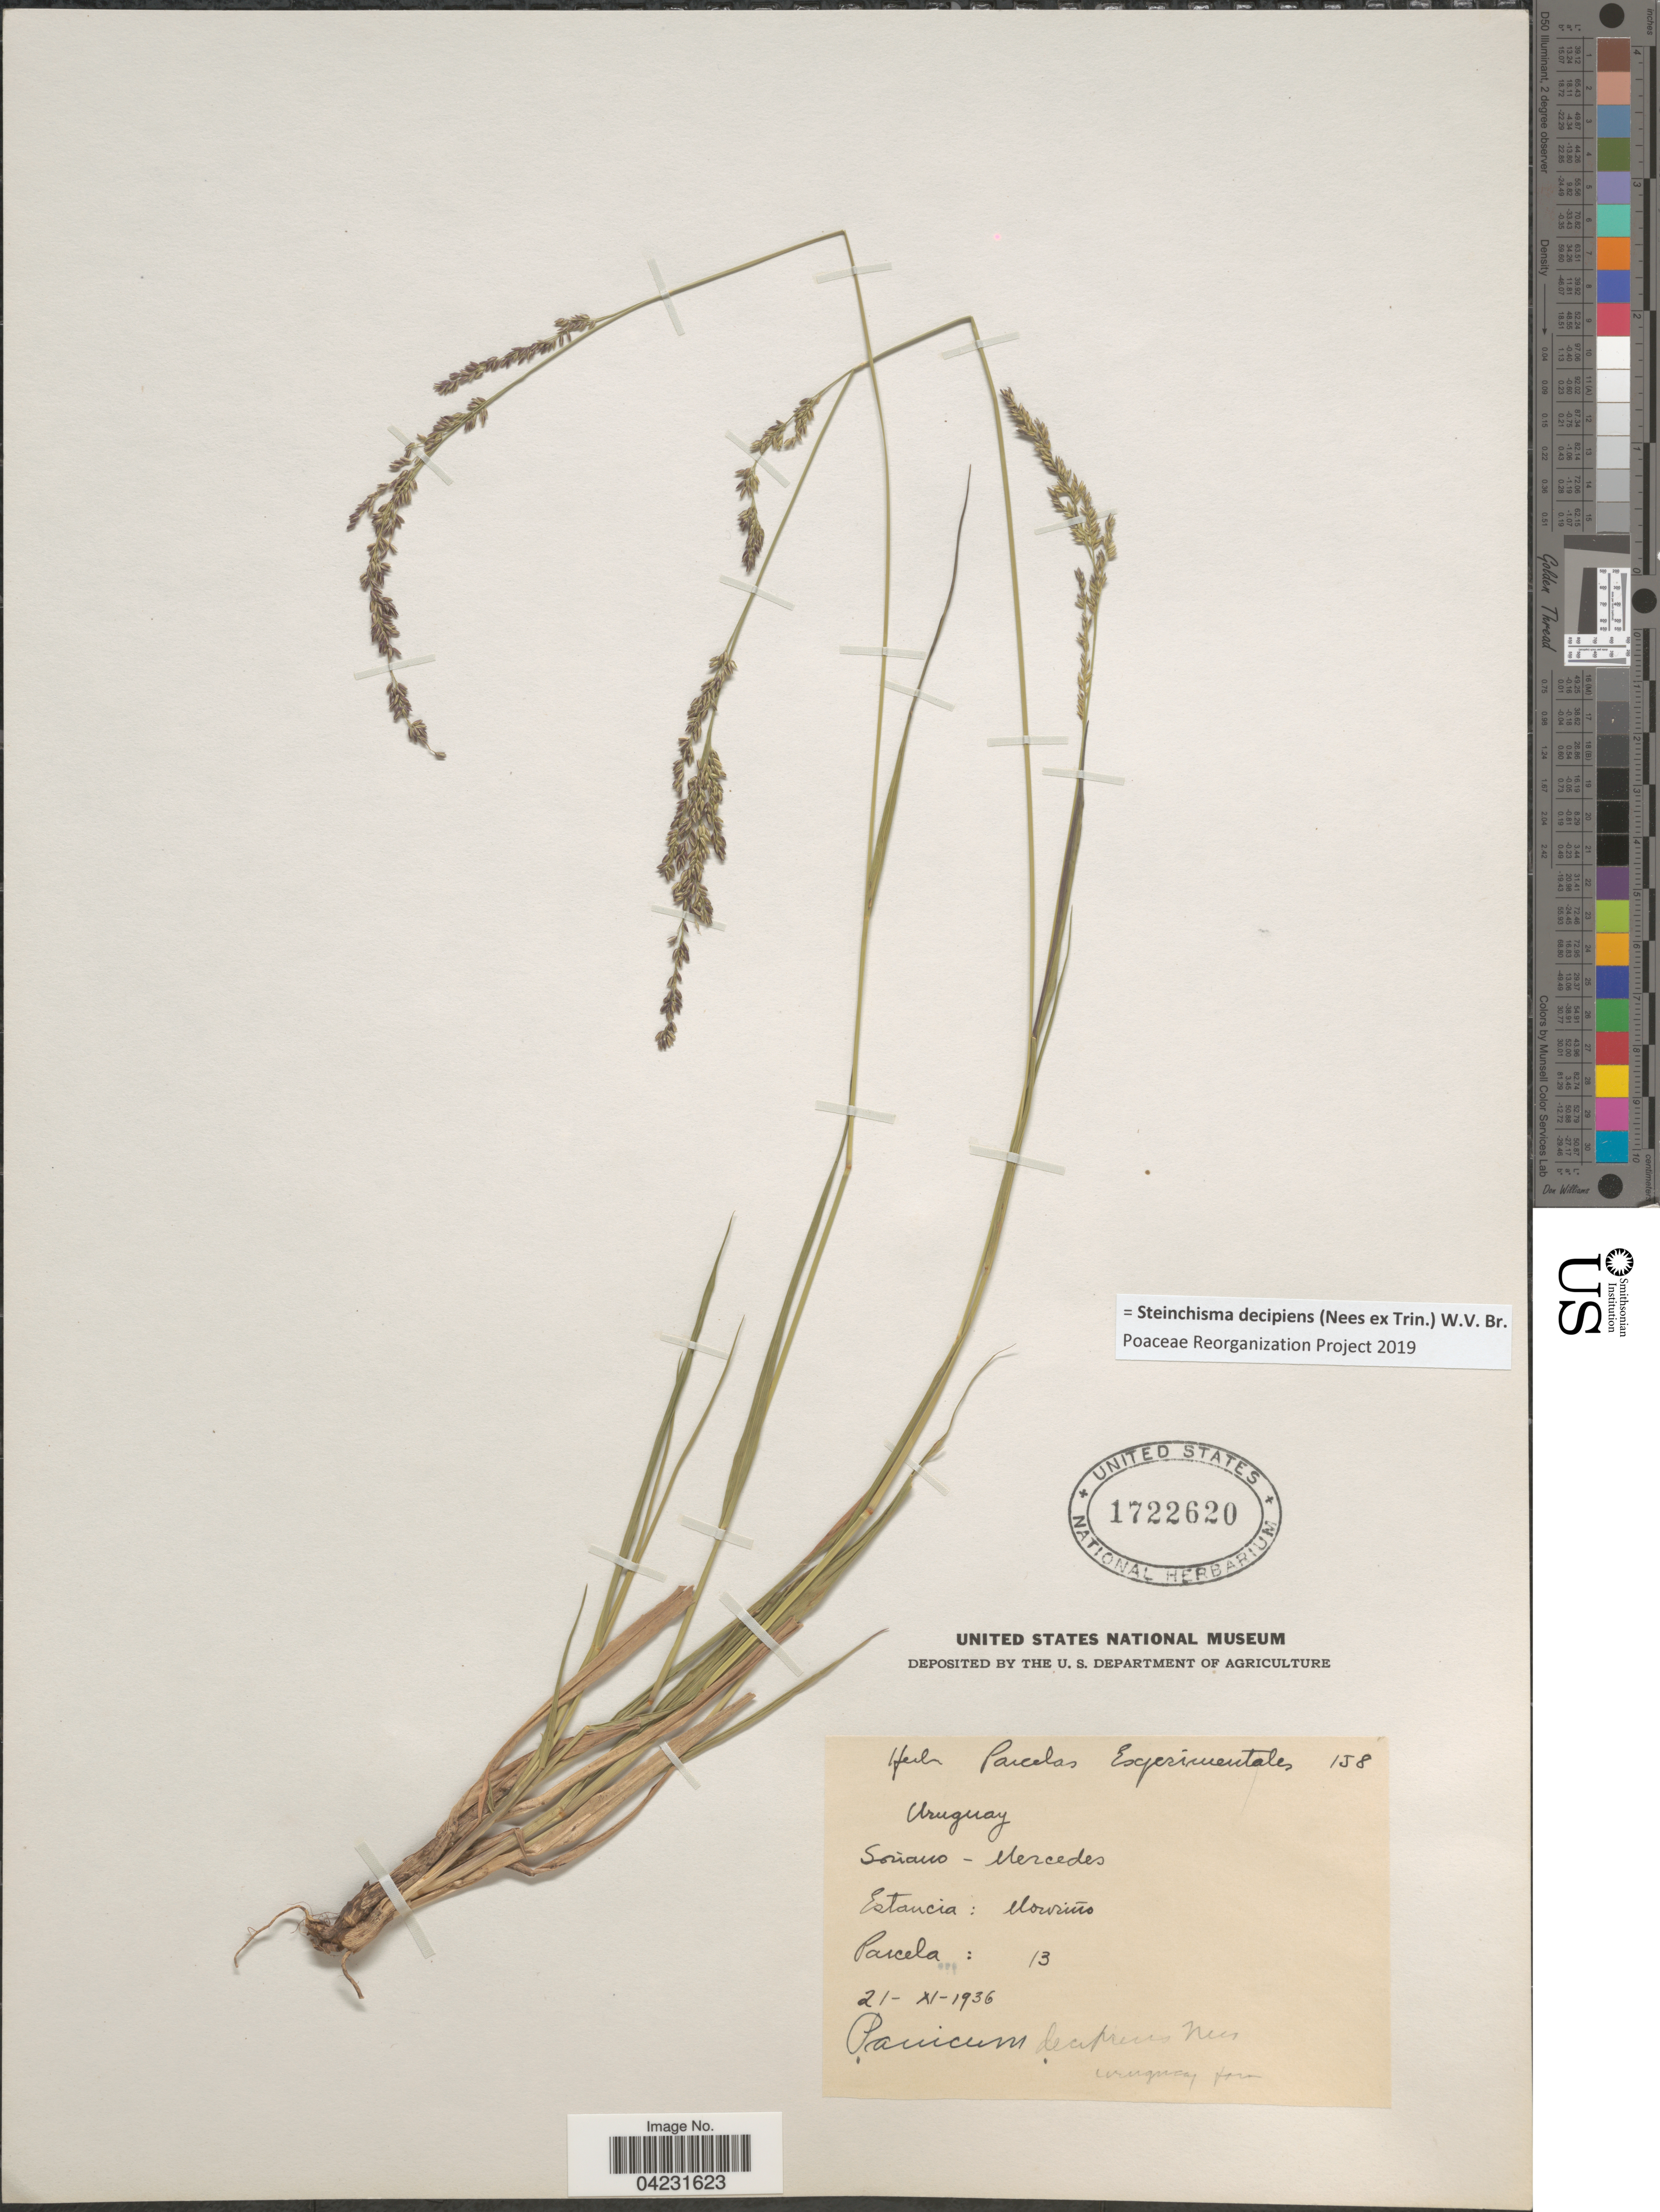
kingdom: Plantae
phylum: Tracheophyta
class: Liliopsida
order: Poales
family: Poaceae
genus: Steinchisma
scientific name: Steinchisma decipiens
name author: (Nees ex Trin.) W.V. Br.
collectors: ex herb. Parcelas Experimentales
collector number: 158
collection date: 1936-11-21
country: Uruguay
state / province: Soriano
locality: Soriano - Mercedes. Estancia: Mouriño. Parcela: 13.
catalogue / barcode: US 1722620